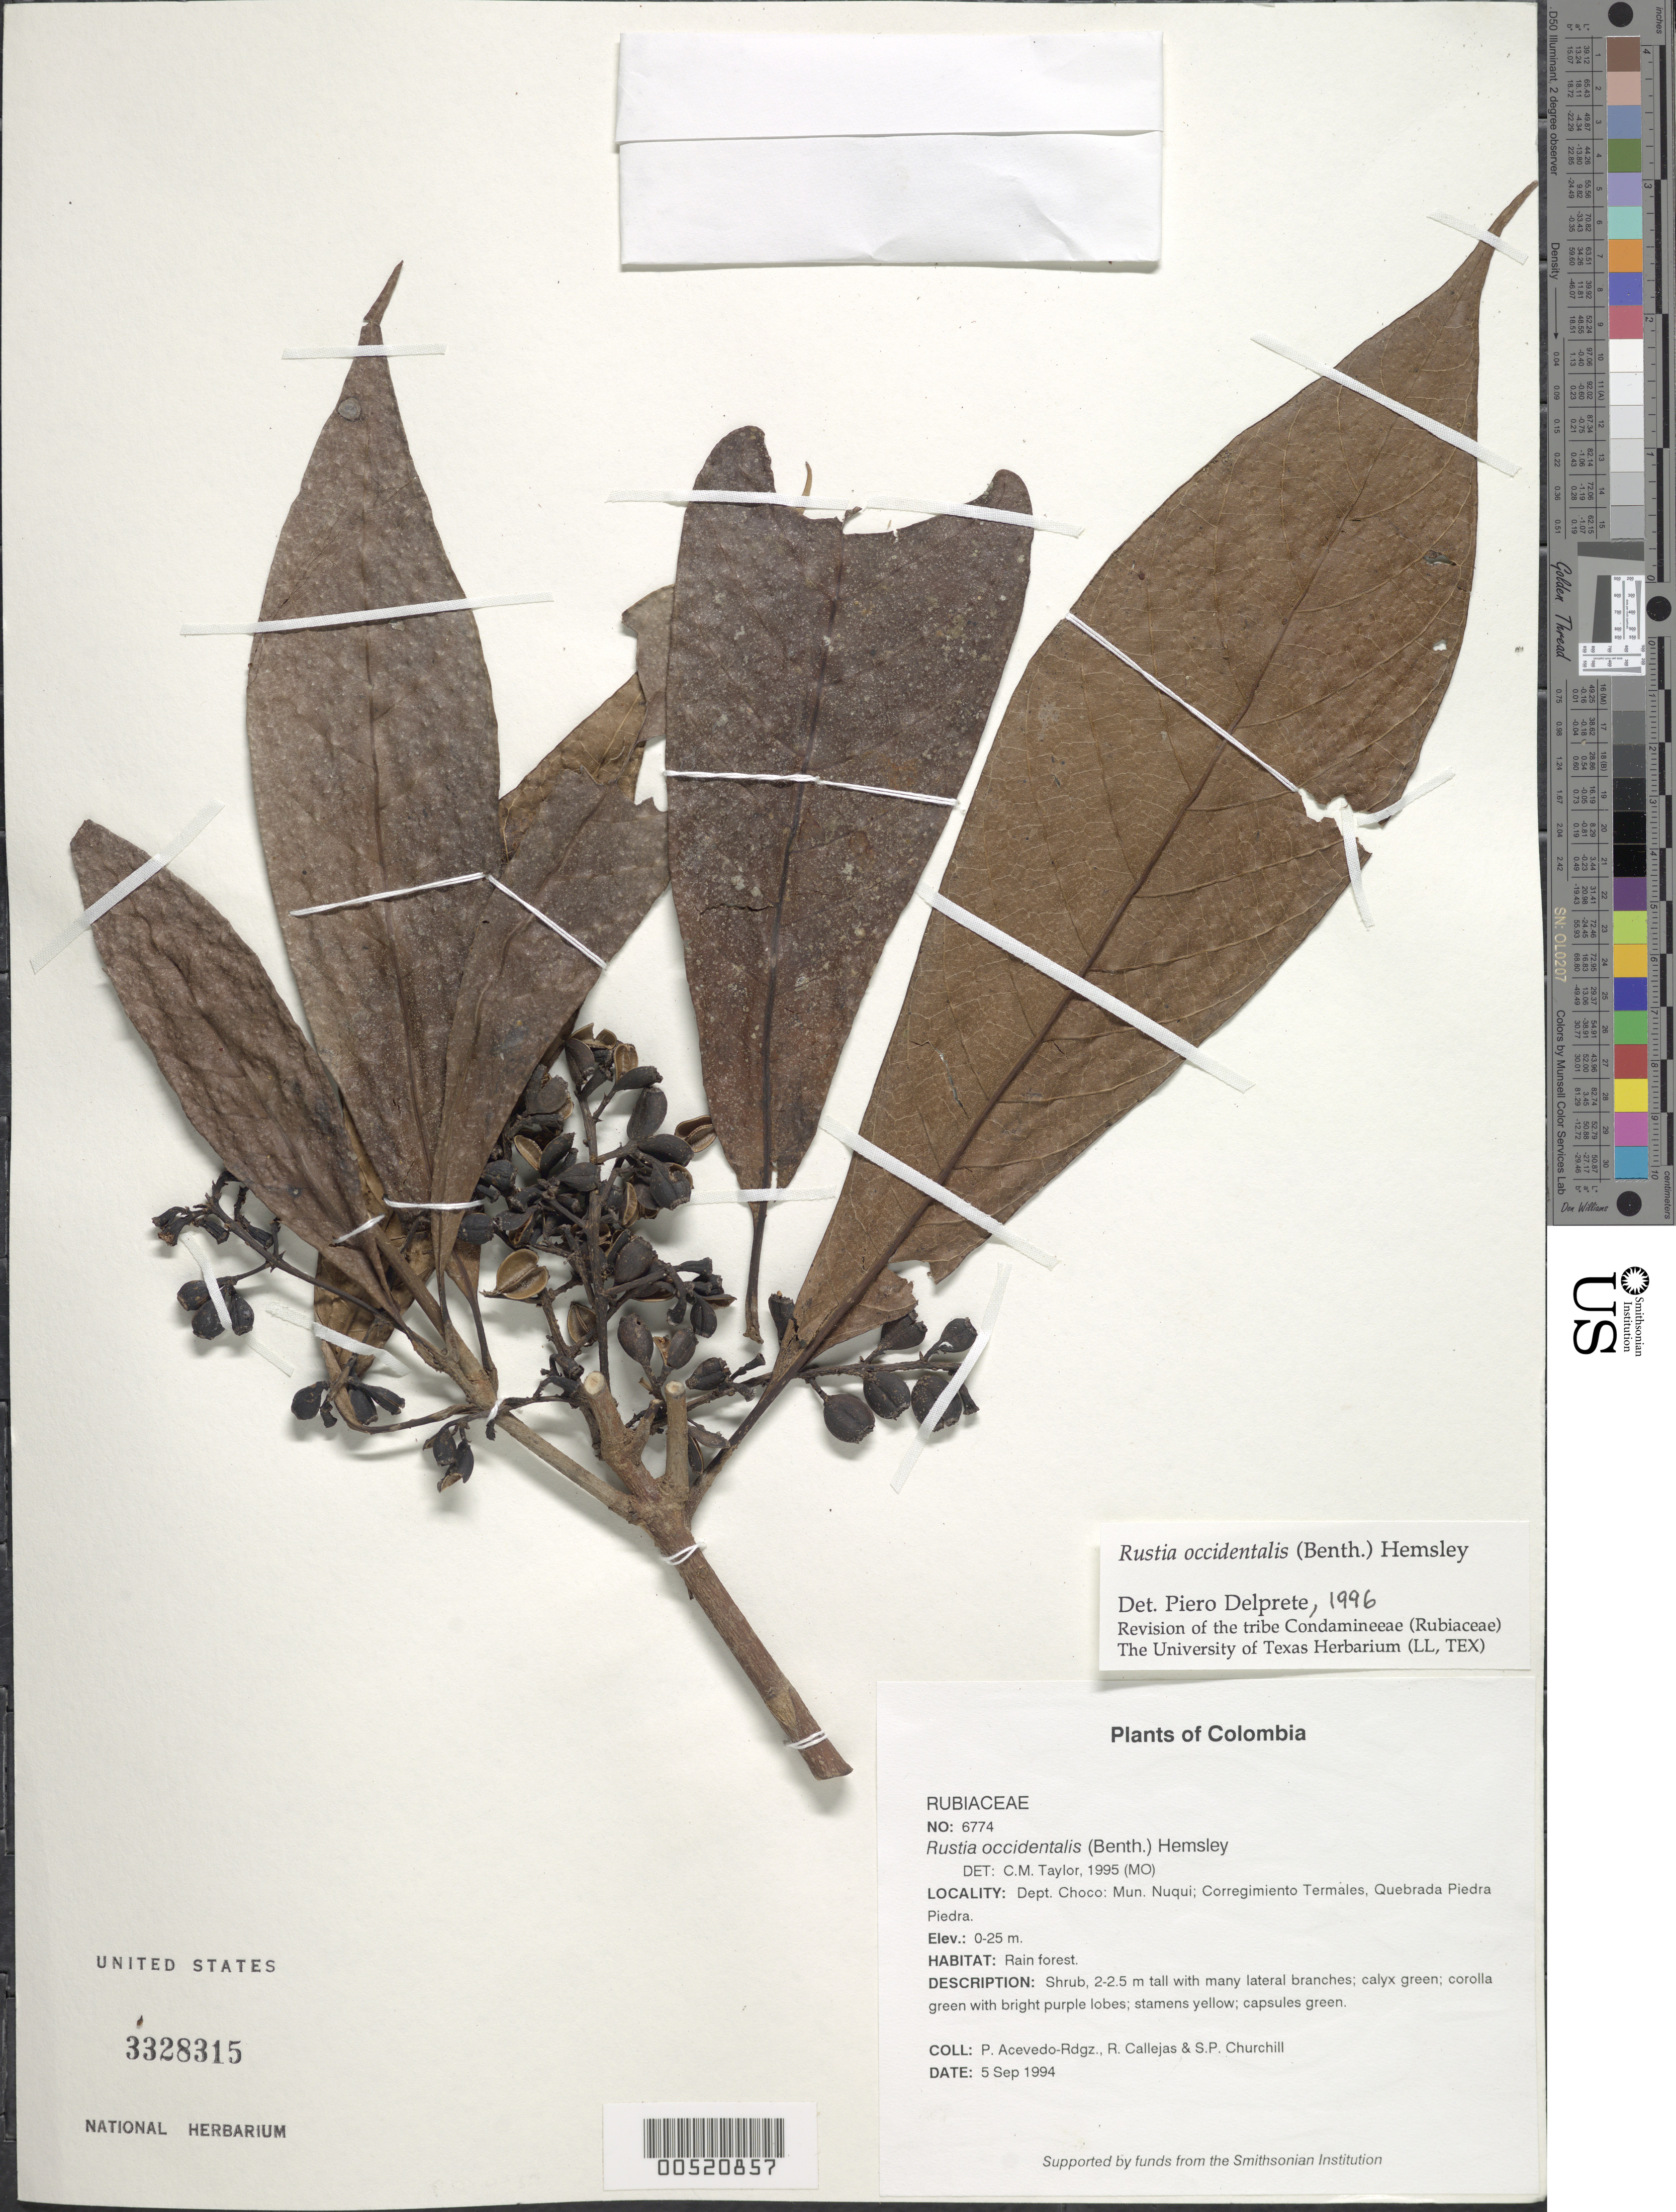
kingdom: Plantae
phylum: Tracheophyta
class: Magnoliopsida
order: Gentianales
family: Rubiaceae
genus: Rustia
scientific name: Rustia occidentalis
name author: (Benth.) Hemsl.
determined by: Taylor, Charlotte M.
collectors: P. Acevedo-Rodr., R. Callejas & S. Churchill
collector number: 6774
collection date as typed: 05 Sep 1994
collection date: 1994-09-05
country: Colombia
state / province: Chocó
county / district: Nuqui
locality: Depart. Choco; Mun. Nuqui; Corregimiento Termales. Quebrada Piedra Piedra.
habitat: Rain forest.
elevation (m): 0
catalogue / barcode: US 3328315